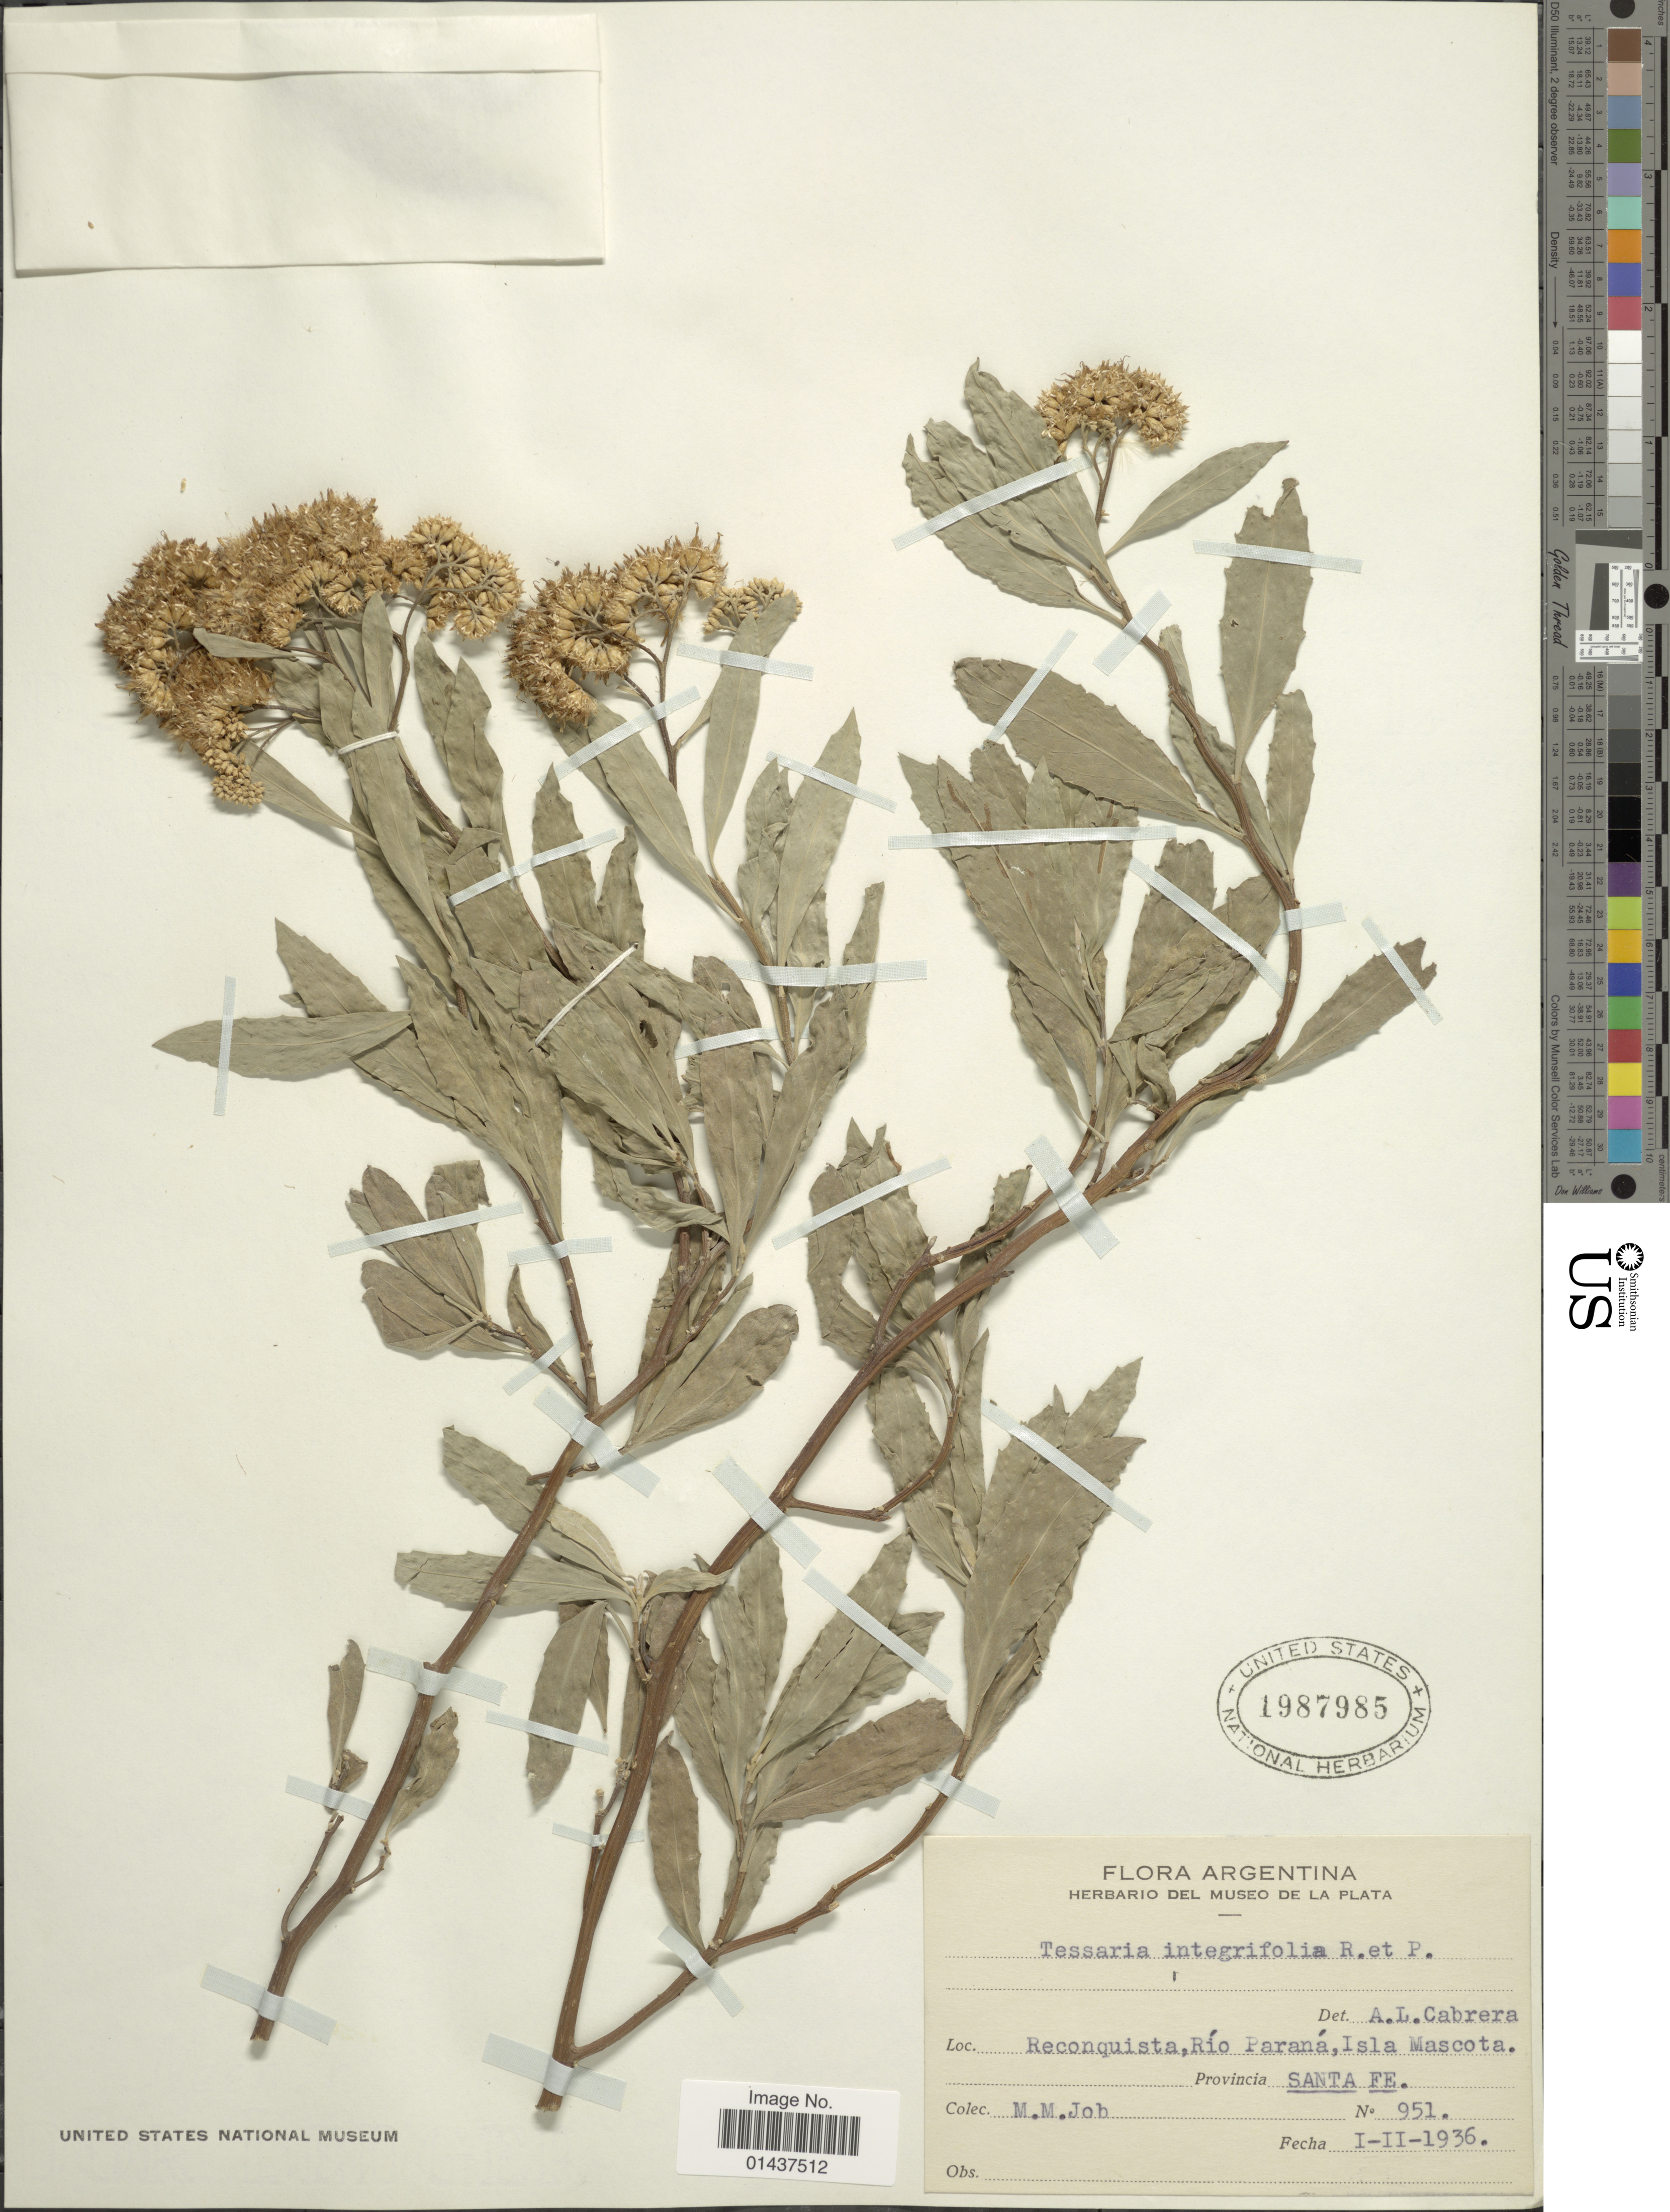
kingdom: Plantae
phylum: Tracheophyta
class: Magnoliopsida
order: Asterales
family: Asteraceae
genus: Tessaria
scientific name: Tessaria integrifolia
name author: Ruiz & Pav.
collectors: M. Job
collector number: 951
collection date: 1936-01/1936-02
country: Argentina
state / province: Santa Fe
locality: Reoncquista, Río Paraná, Isla Mascota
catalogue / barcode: US 1987985